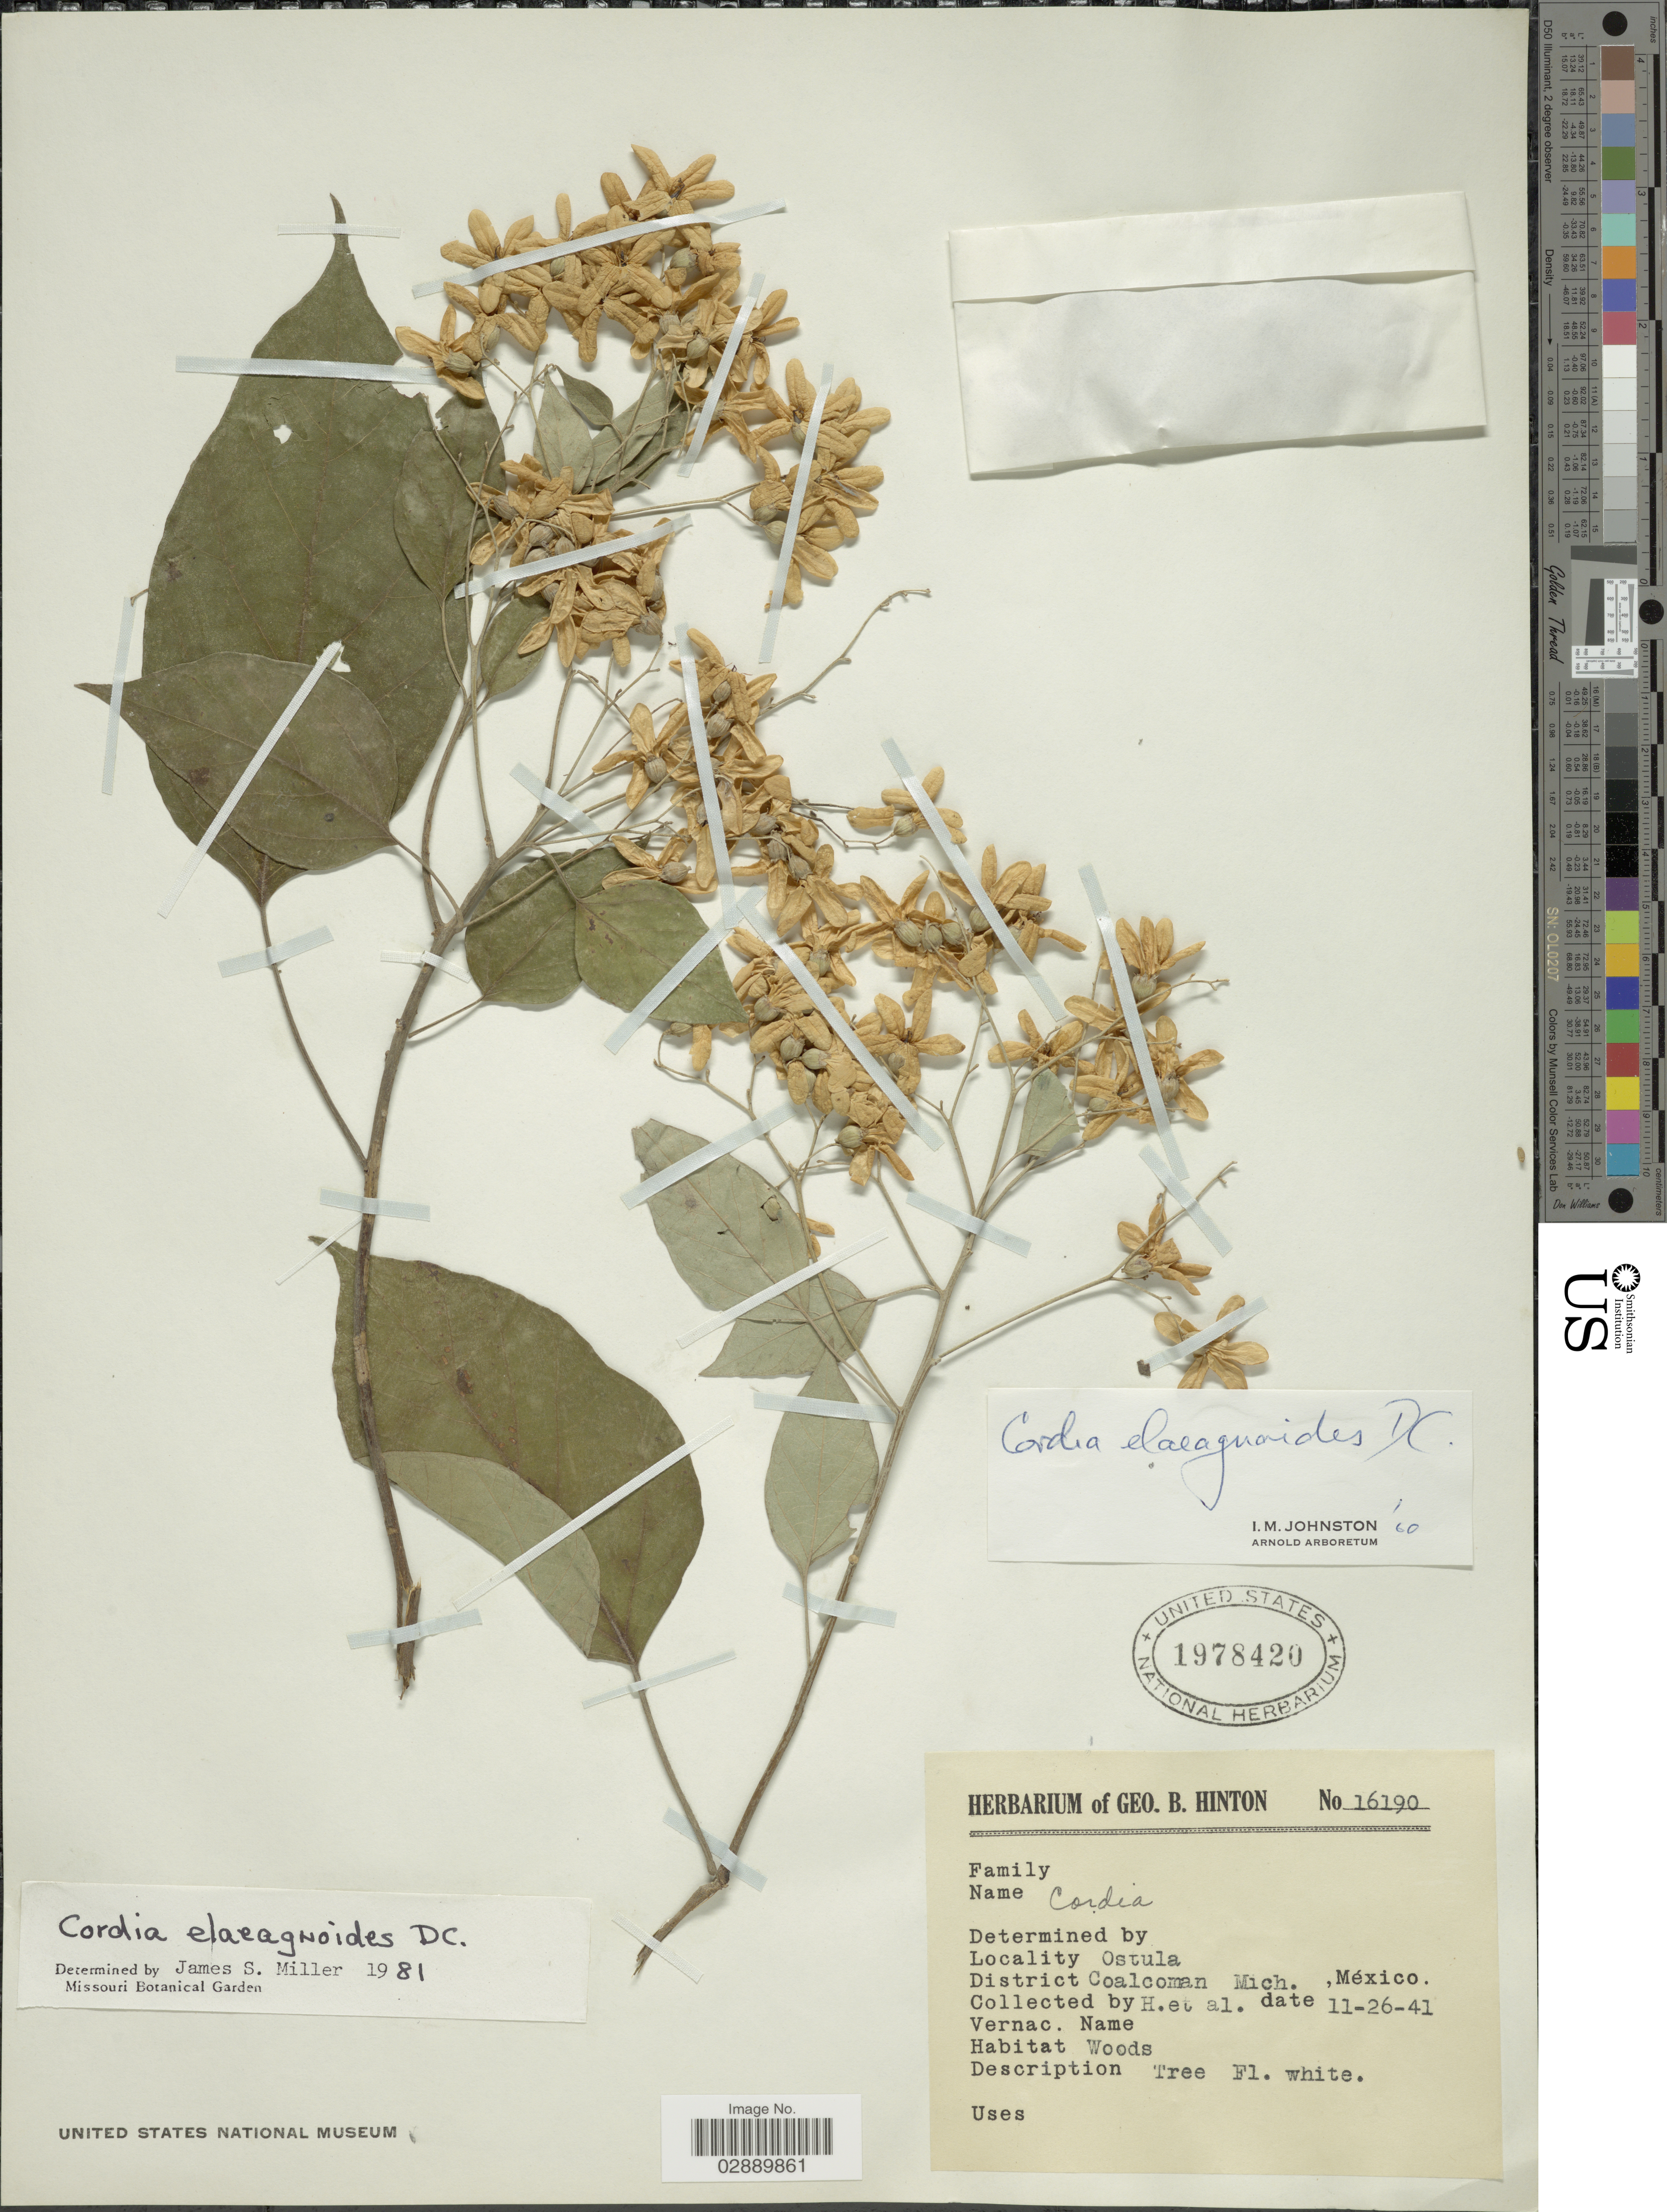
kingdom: Plantae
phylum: Tracheophyta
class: Magnoliopsida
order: Boraginales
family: Cordiaceae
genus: Cordia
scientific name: Cordia elaeagnoides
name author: A. DC.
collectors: G. B. Hinton & et al.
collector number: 16190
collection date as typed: Transcribed d/m/y: 26/11/41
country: Mexico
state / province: Michoacán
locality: Ostula. District Coalcoman.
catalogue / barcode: US 1978420